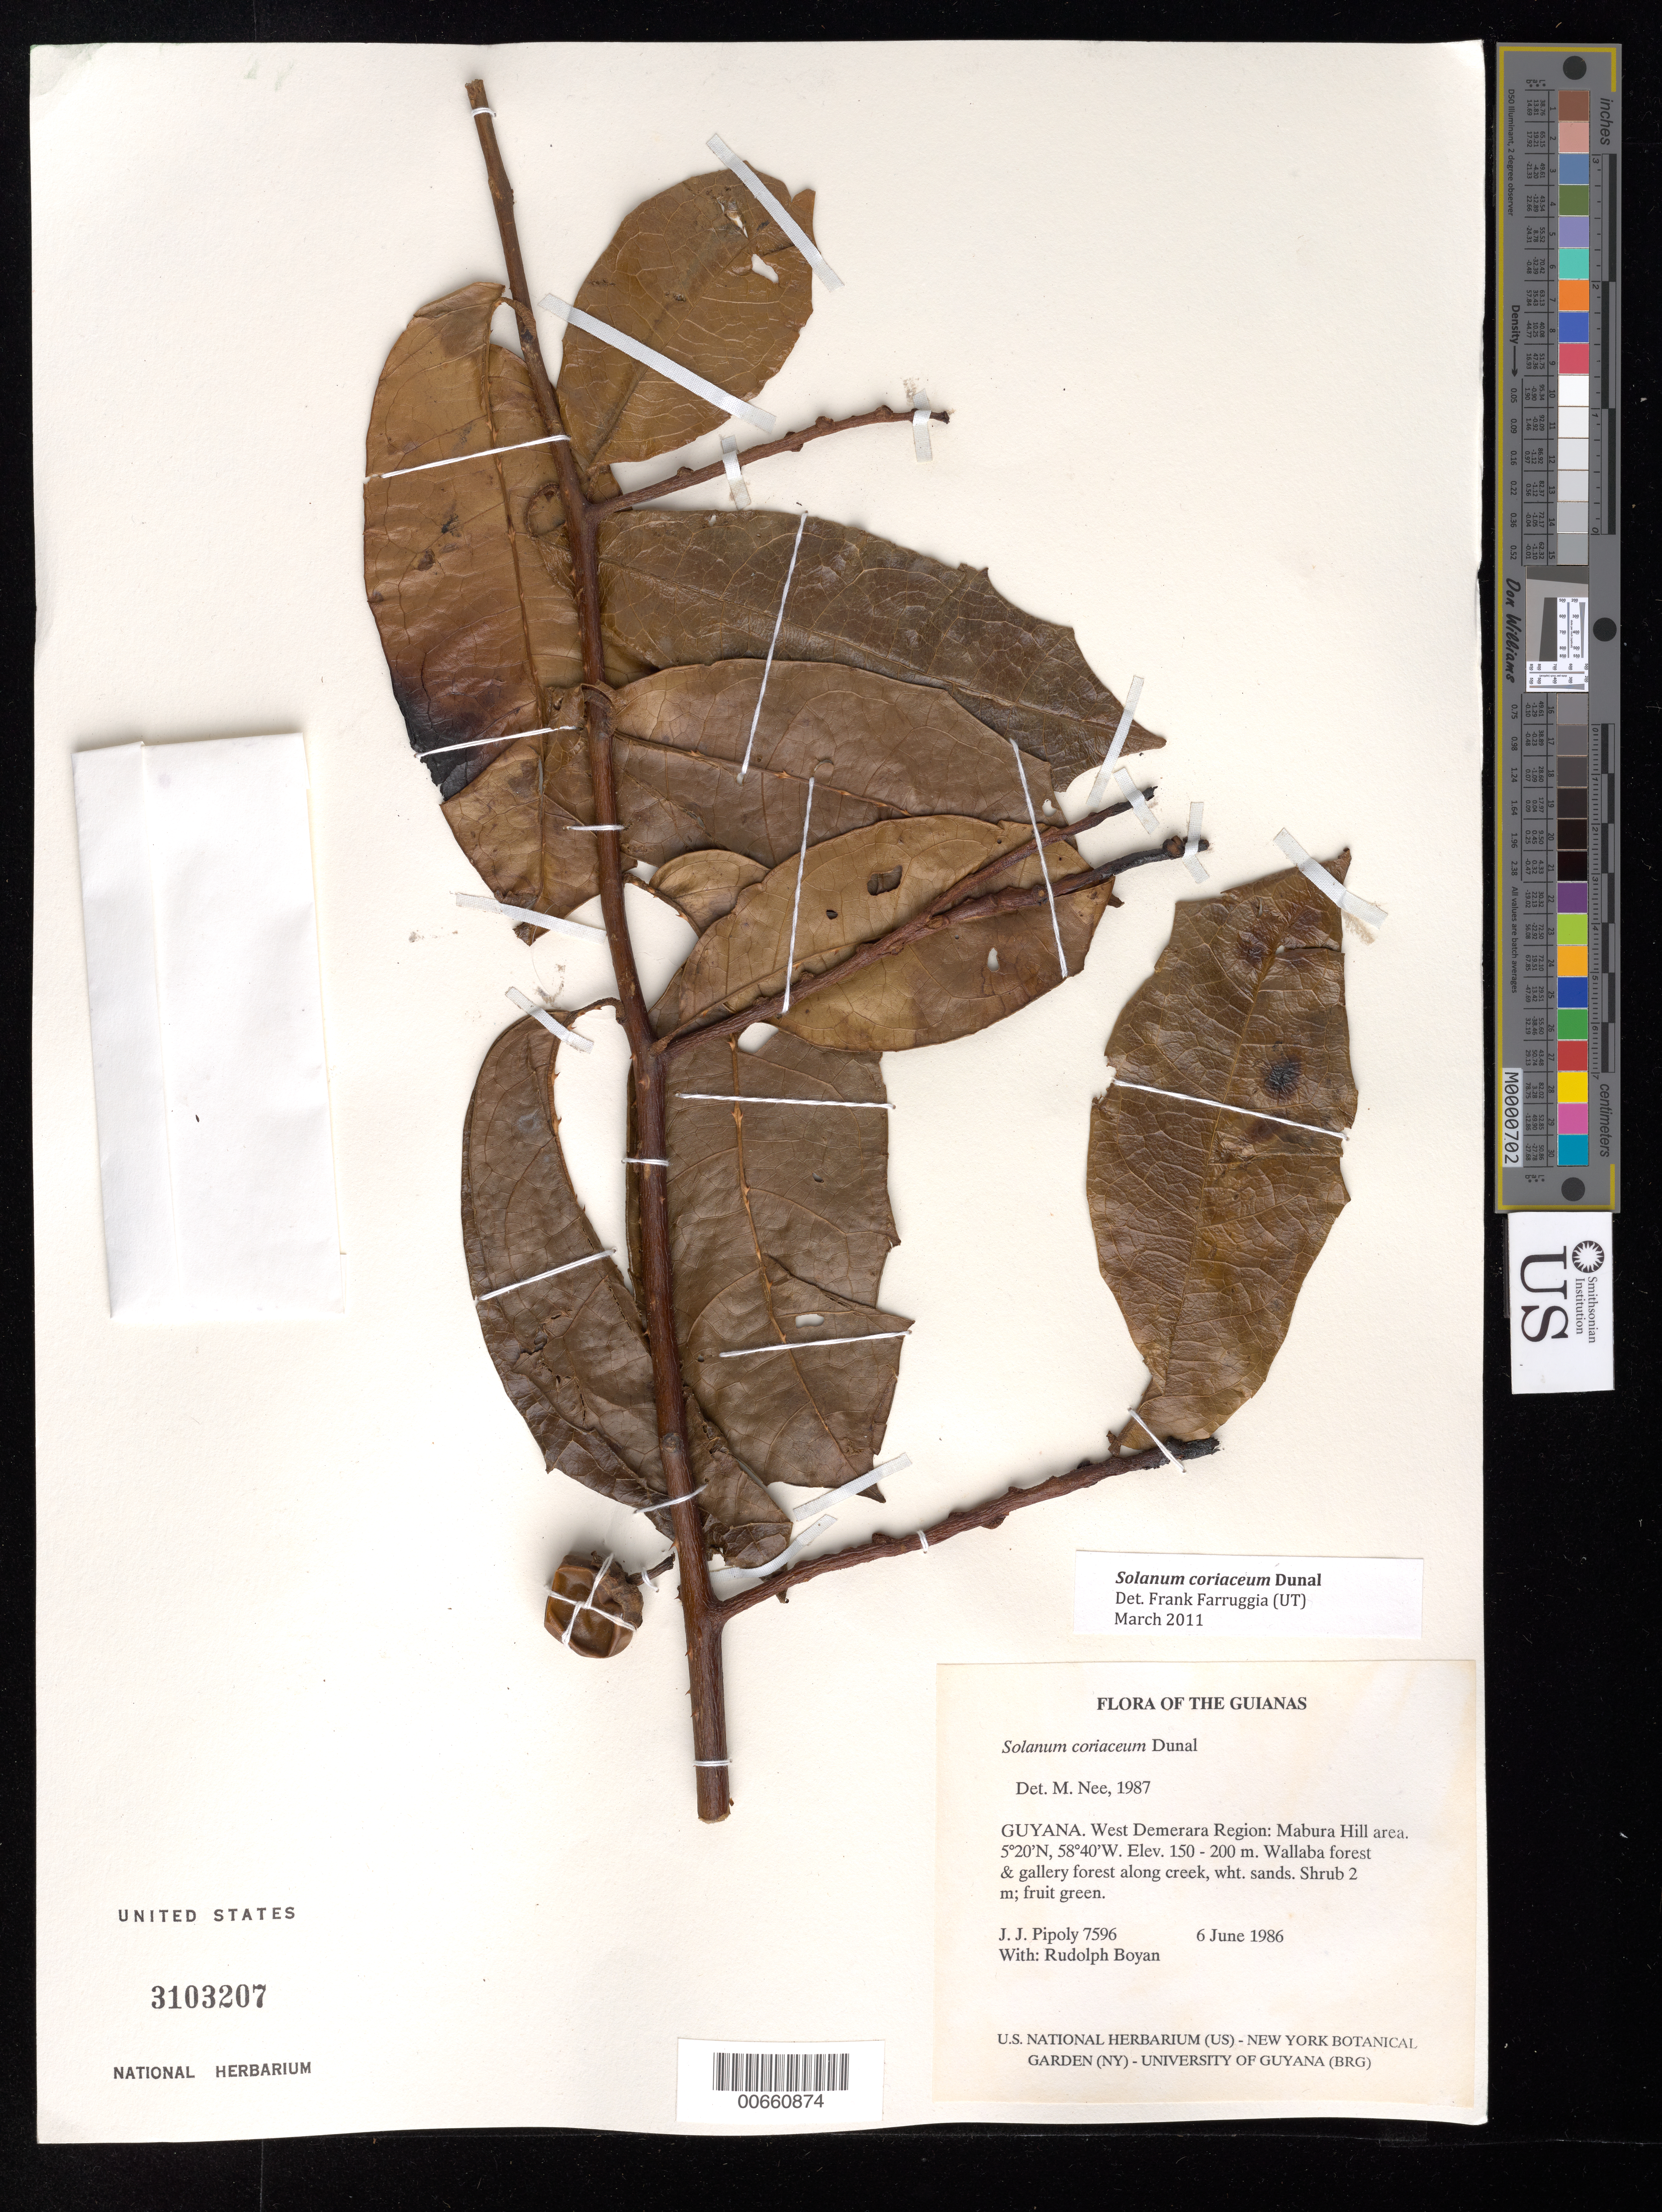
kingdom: Plantae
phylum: Tracheophyta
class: Magnoliopsida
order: Solanales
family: Solanaceae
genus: Solanum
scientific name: Solanum coriaceum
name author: Dunal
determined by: Nee, Michael H.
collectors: J. J. Pipoly & R. Boyan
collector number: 7596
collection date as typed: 6 Jun 1986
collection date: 1986-06-06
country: Guyana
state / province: U. Demerara-Berbice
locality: Mabura Hill area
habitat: Wallaba forest & gallery forest along creek, white sands.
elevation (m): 150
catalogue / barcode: US 3103207